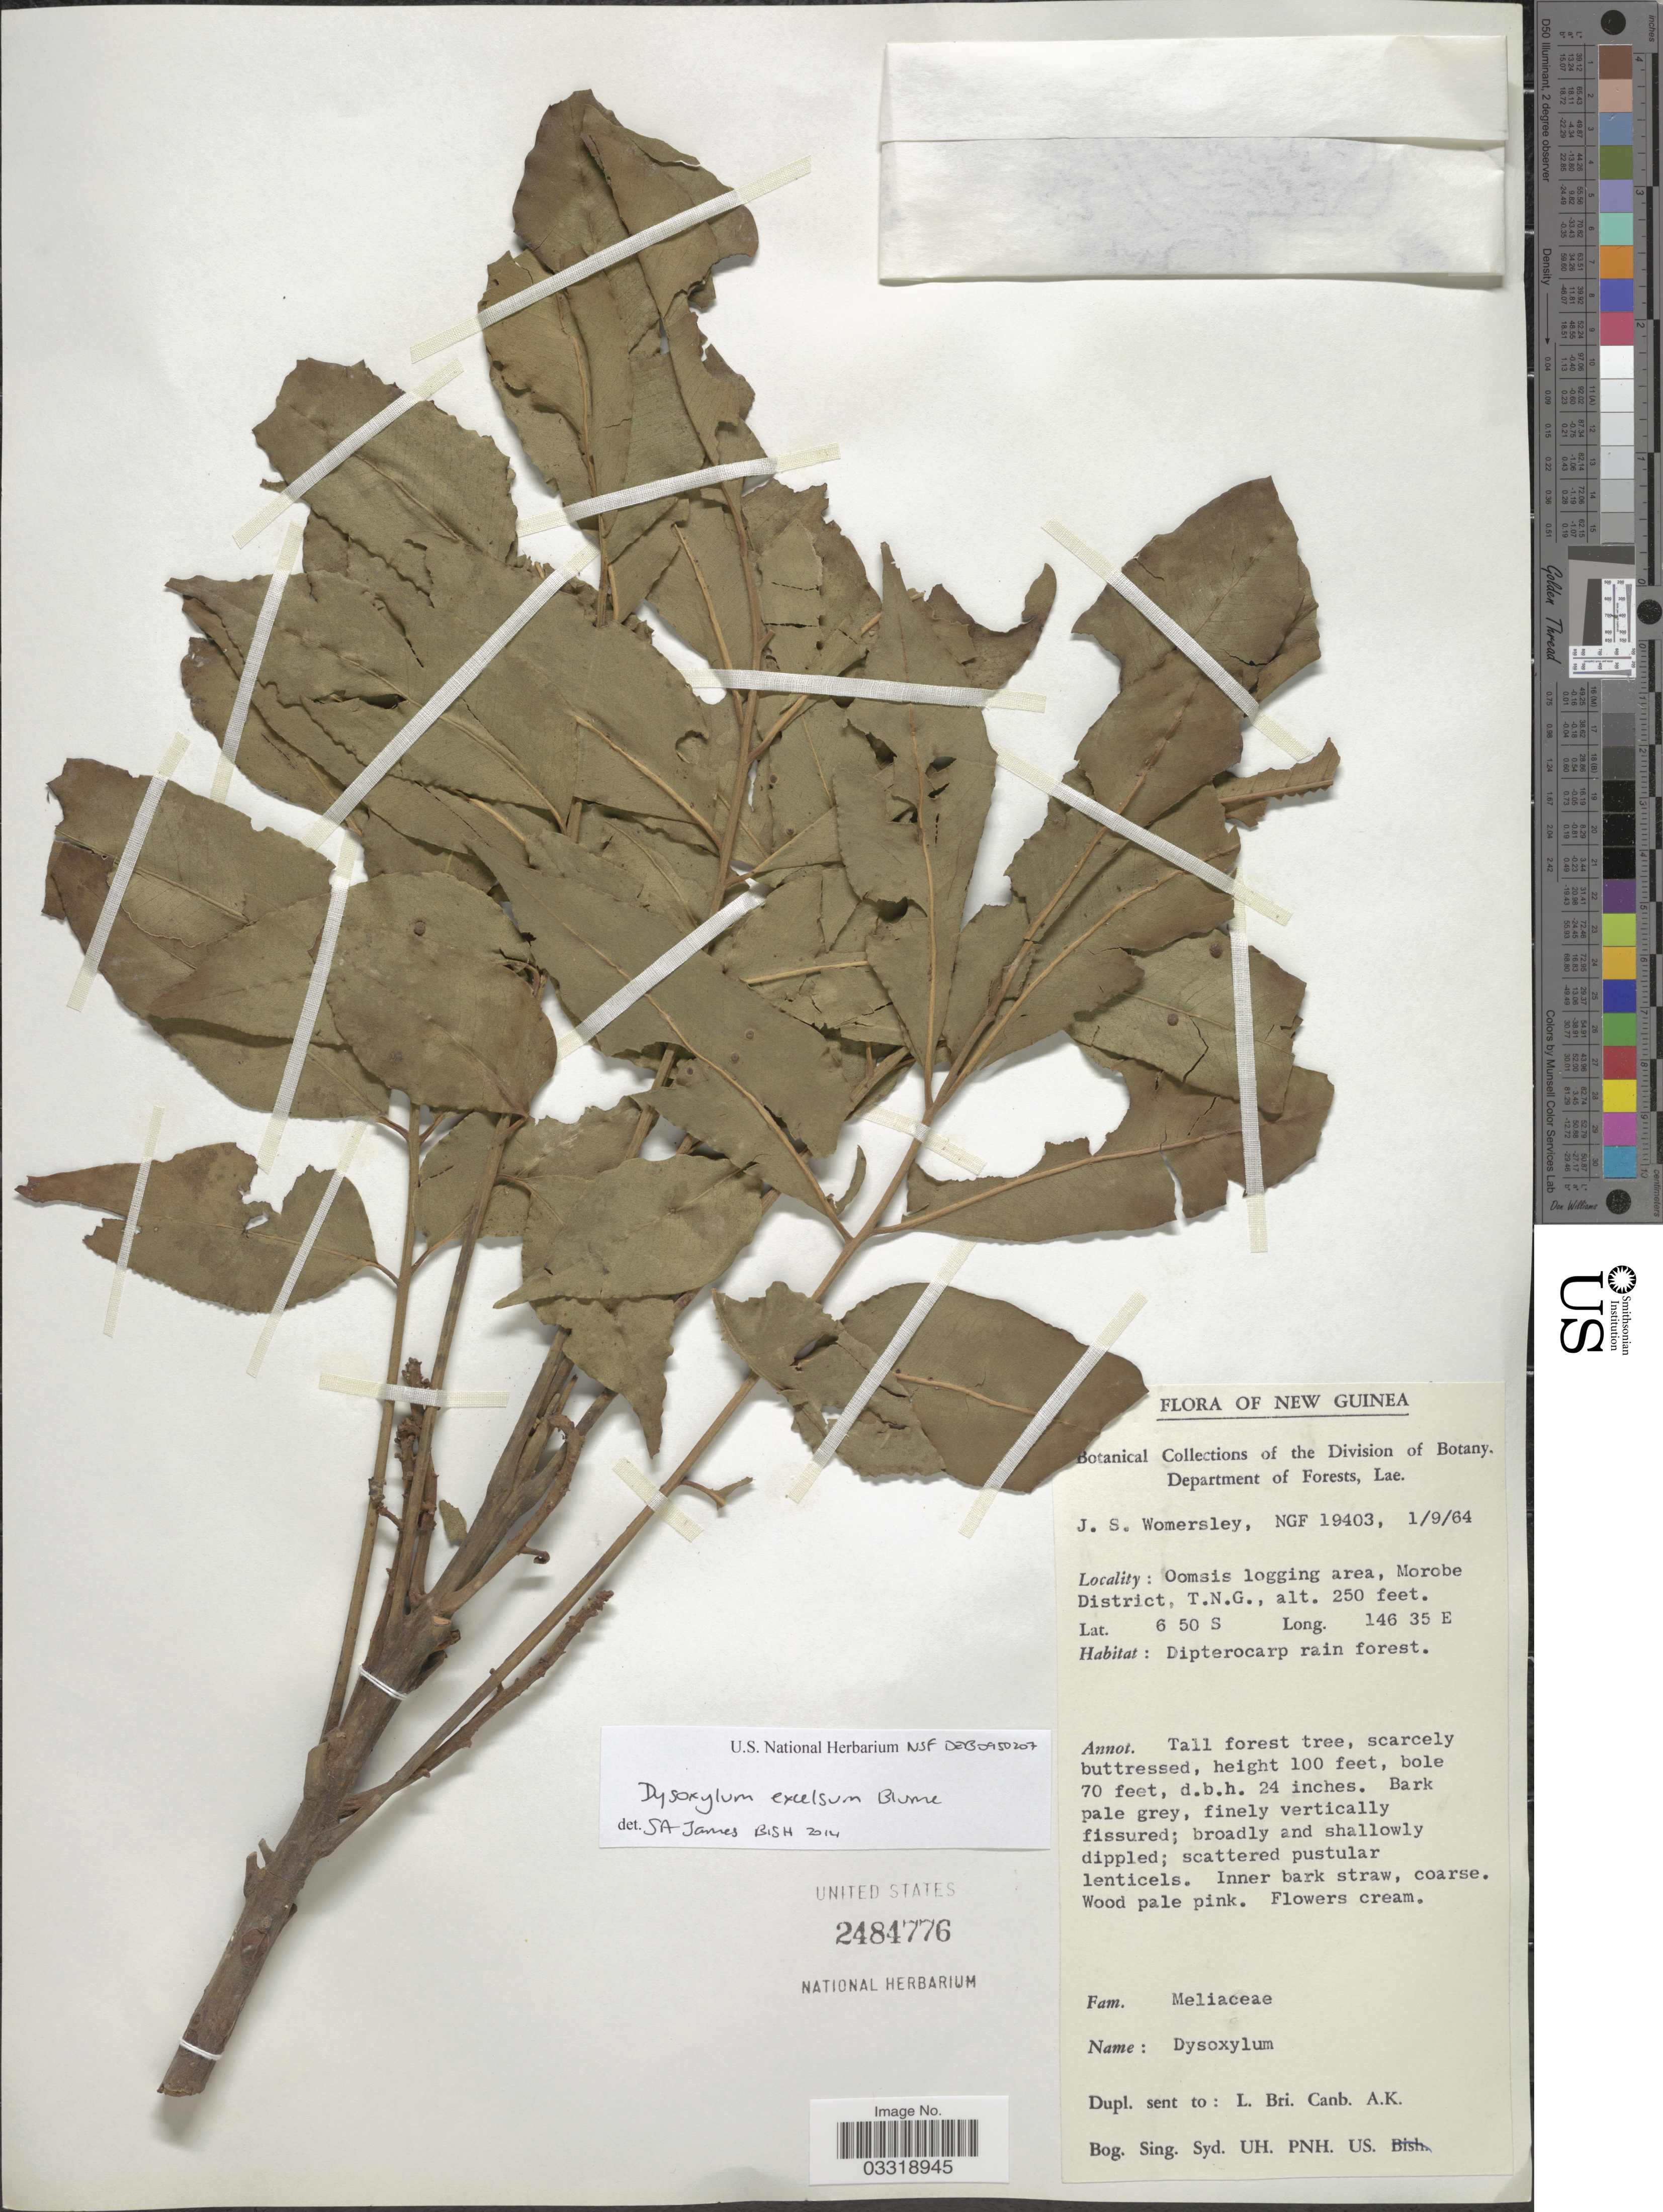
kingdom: Plantae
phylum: Tracheophyta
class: Magnoliopsida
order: Sapindales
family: Meliaceae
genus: Prasoxylon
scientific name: Prasoxylon excelsum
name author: (Spreng.) Mabb.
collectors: J. S. Womersley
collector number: NGF 19403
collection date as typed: Transcribed d/m/y: 1/9/64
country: Papua New Guinea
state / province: Morobe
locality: New Guinea. Oomsis logging area, Morobe District, T.N.G.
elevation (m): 76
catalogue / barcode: US 2484776